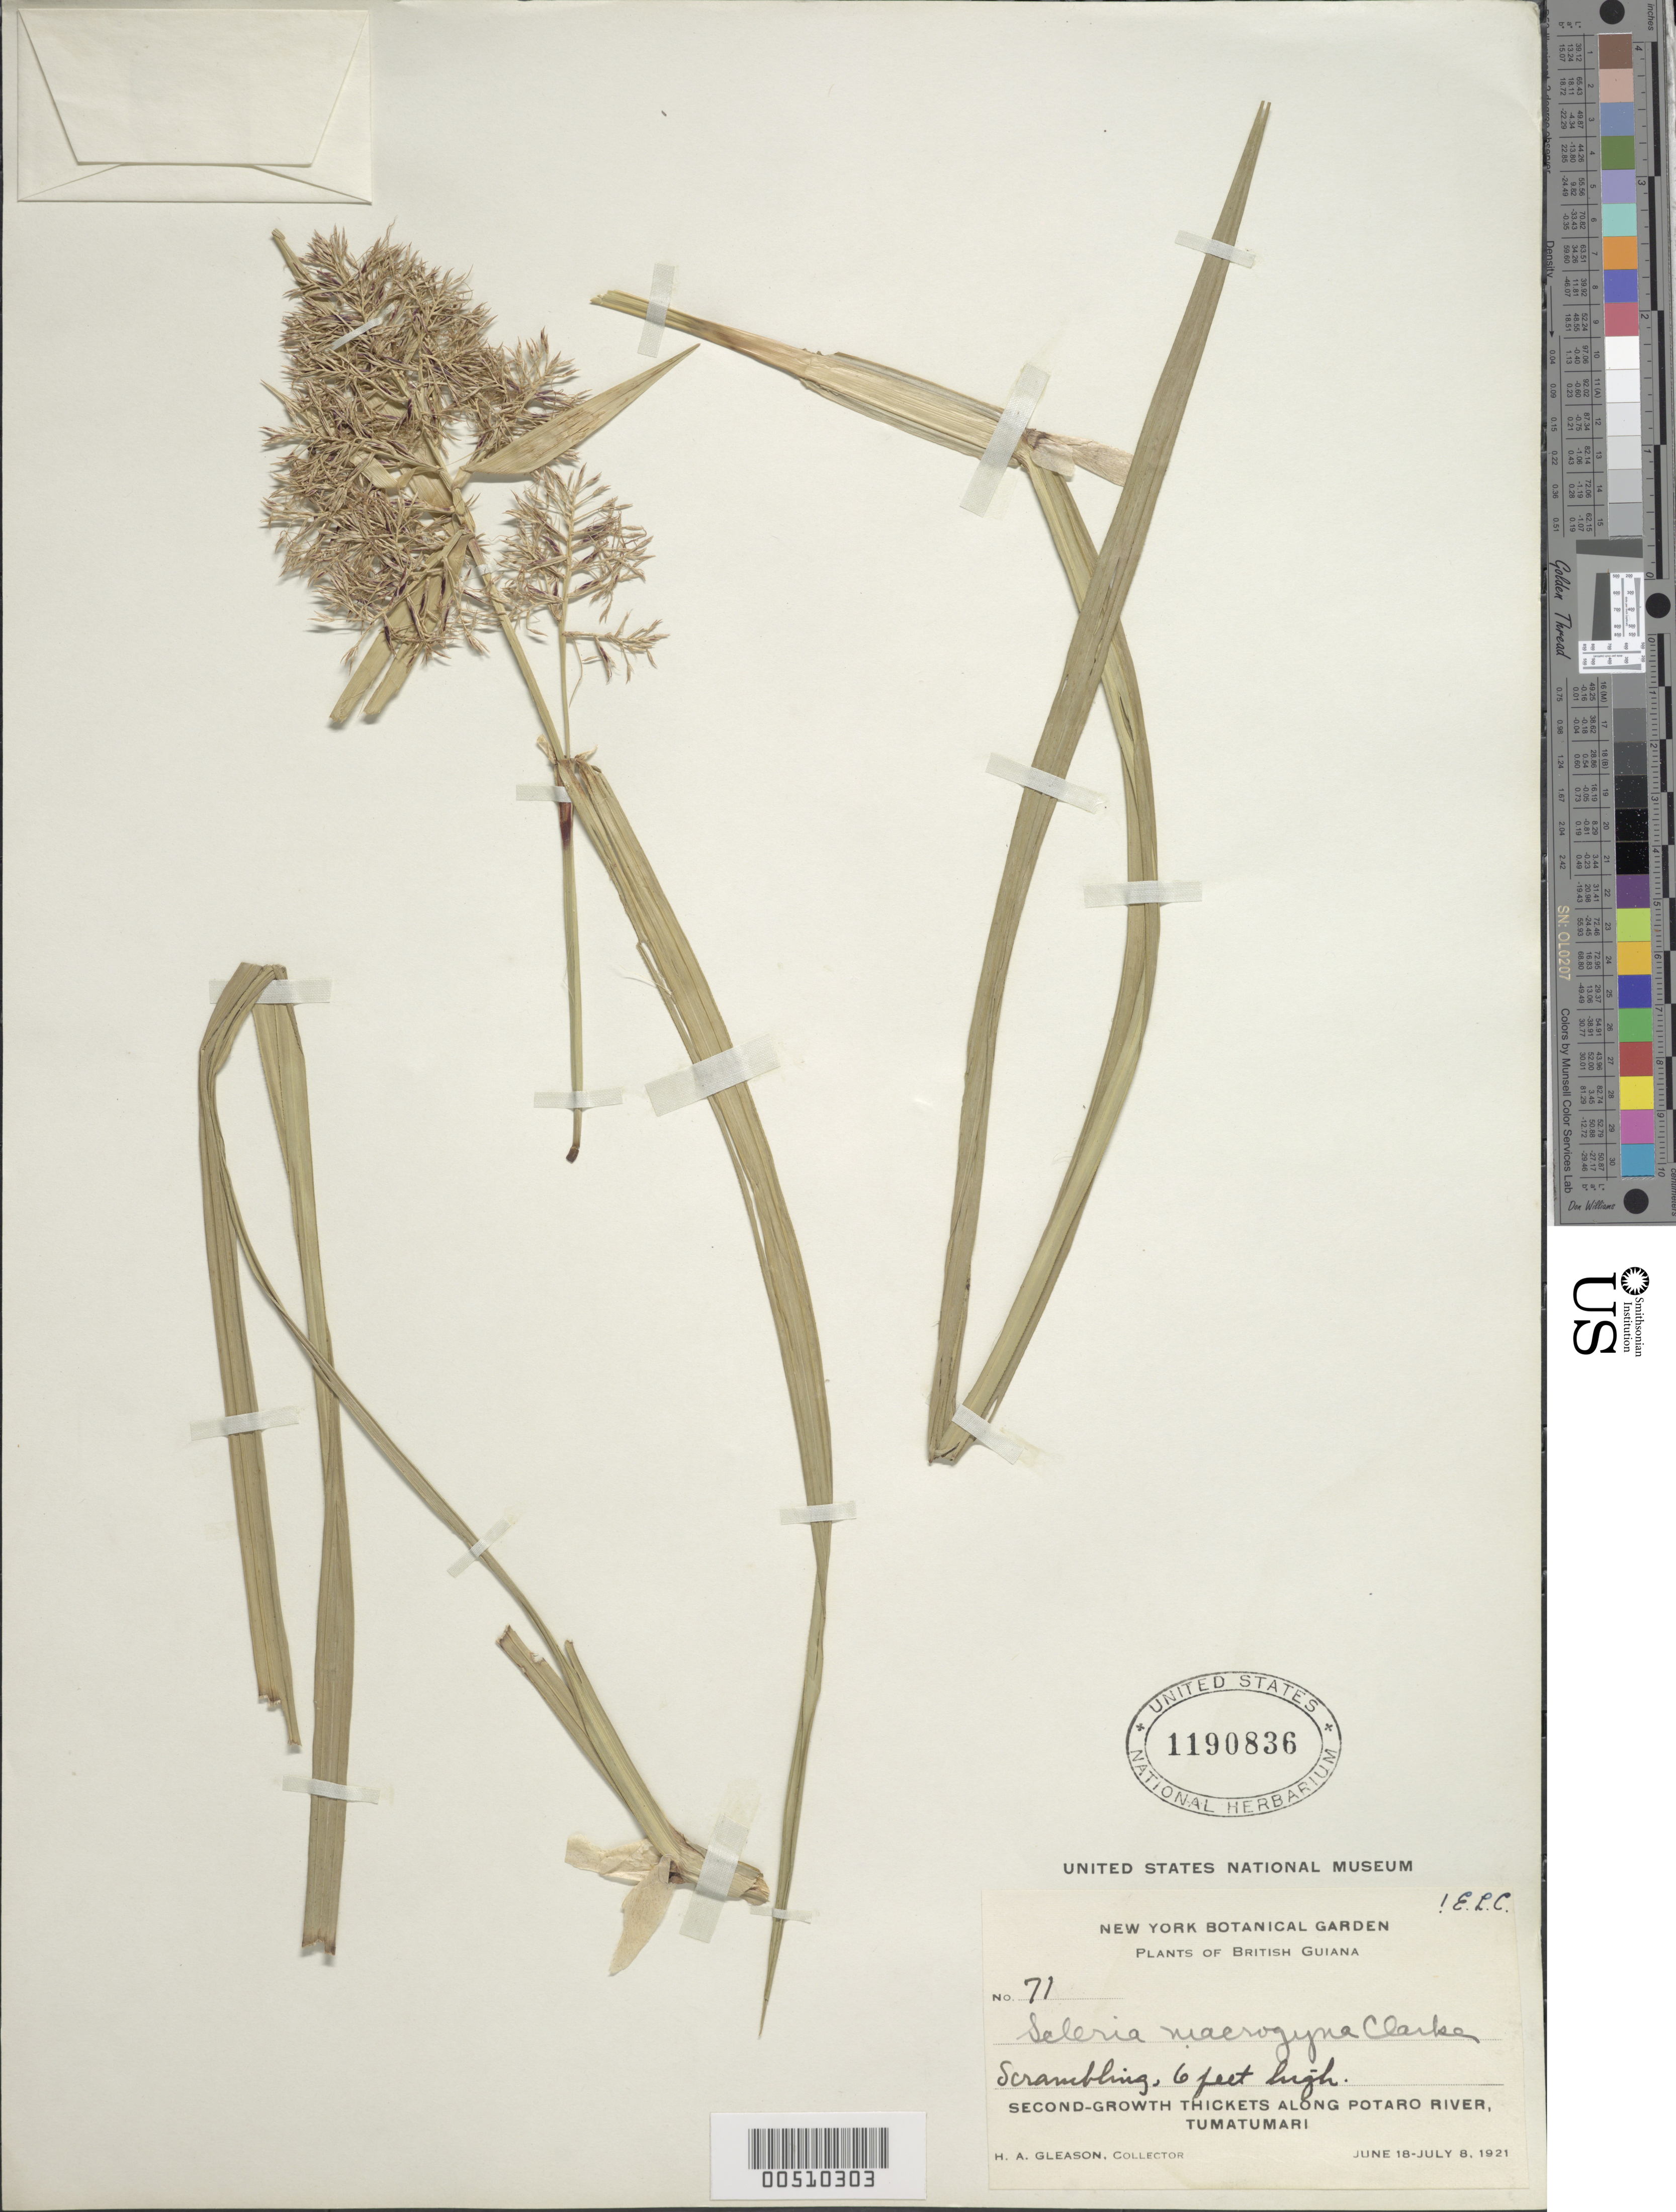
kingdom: Plantae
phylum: Tracheophyta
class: Liliopsida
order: Poales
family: Cyperaceae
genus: Scleria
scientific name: Scleria macrogyne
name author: C.B. Clarke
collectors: H. A. Gleason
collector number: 71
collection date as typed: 18 Jun 1921 to 08 Jul 1921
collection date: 1921-06-18/1921-07-08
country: Guyana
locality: Along Potaro River, Tumatumari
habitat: Second-growth thickets.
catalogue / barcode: US 1190836